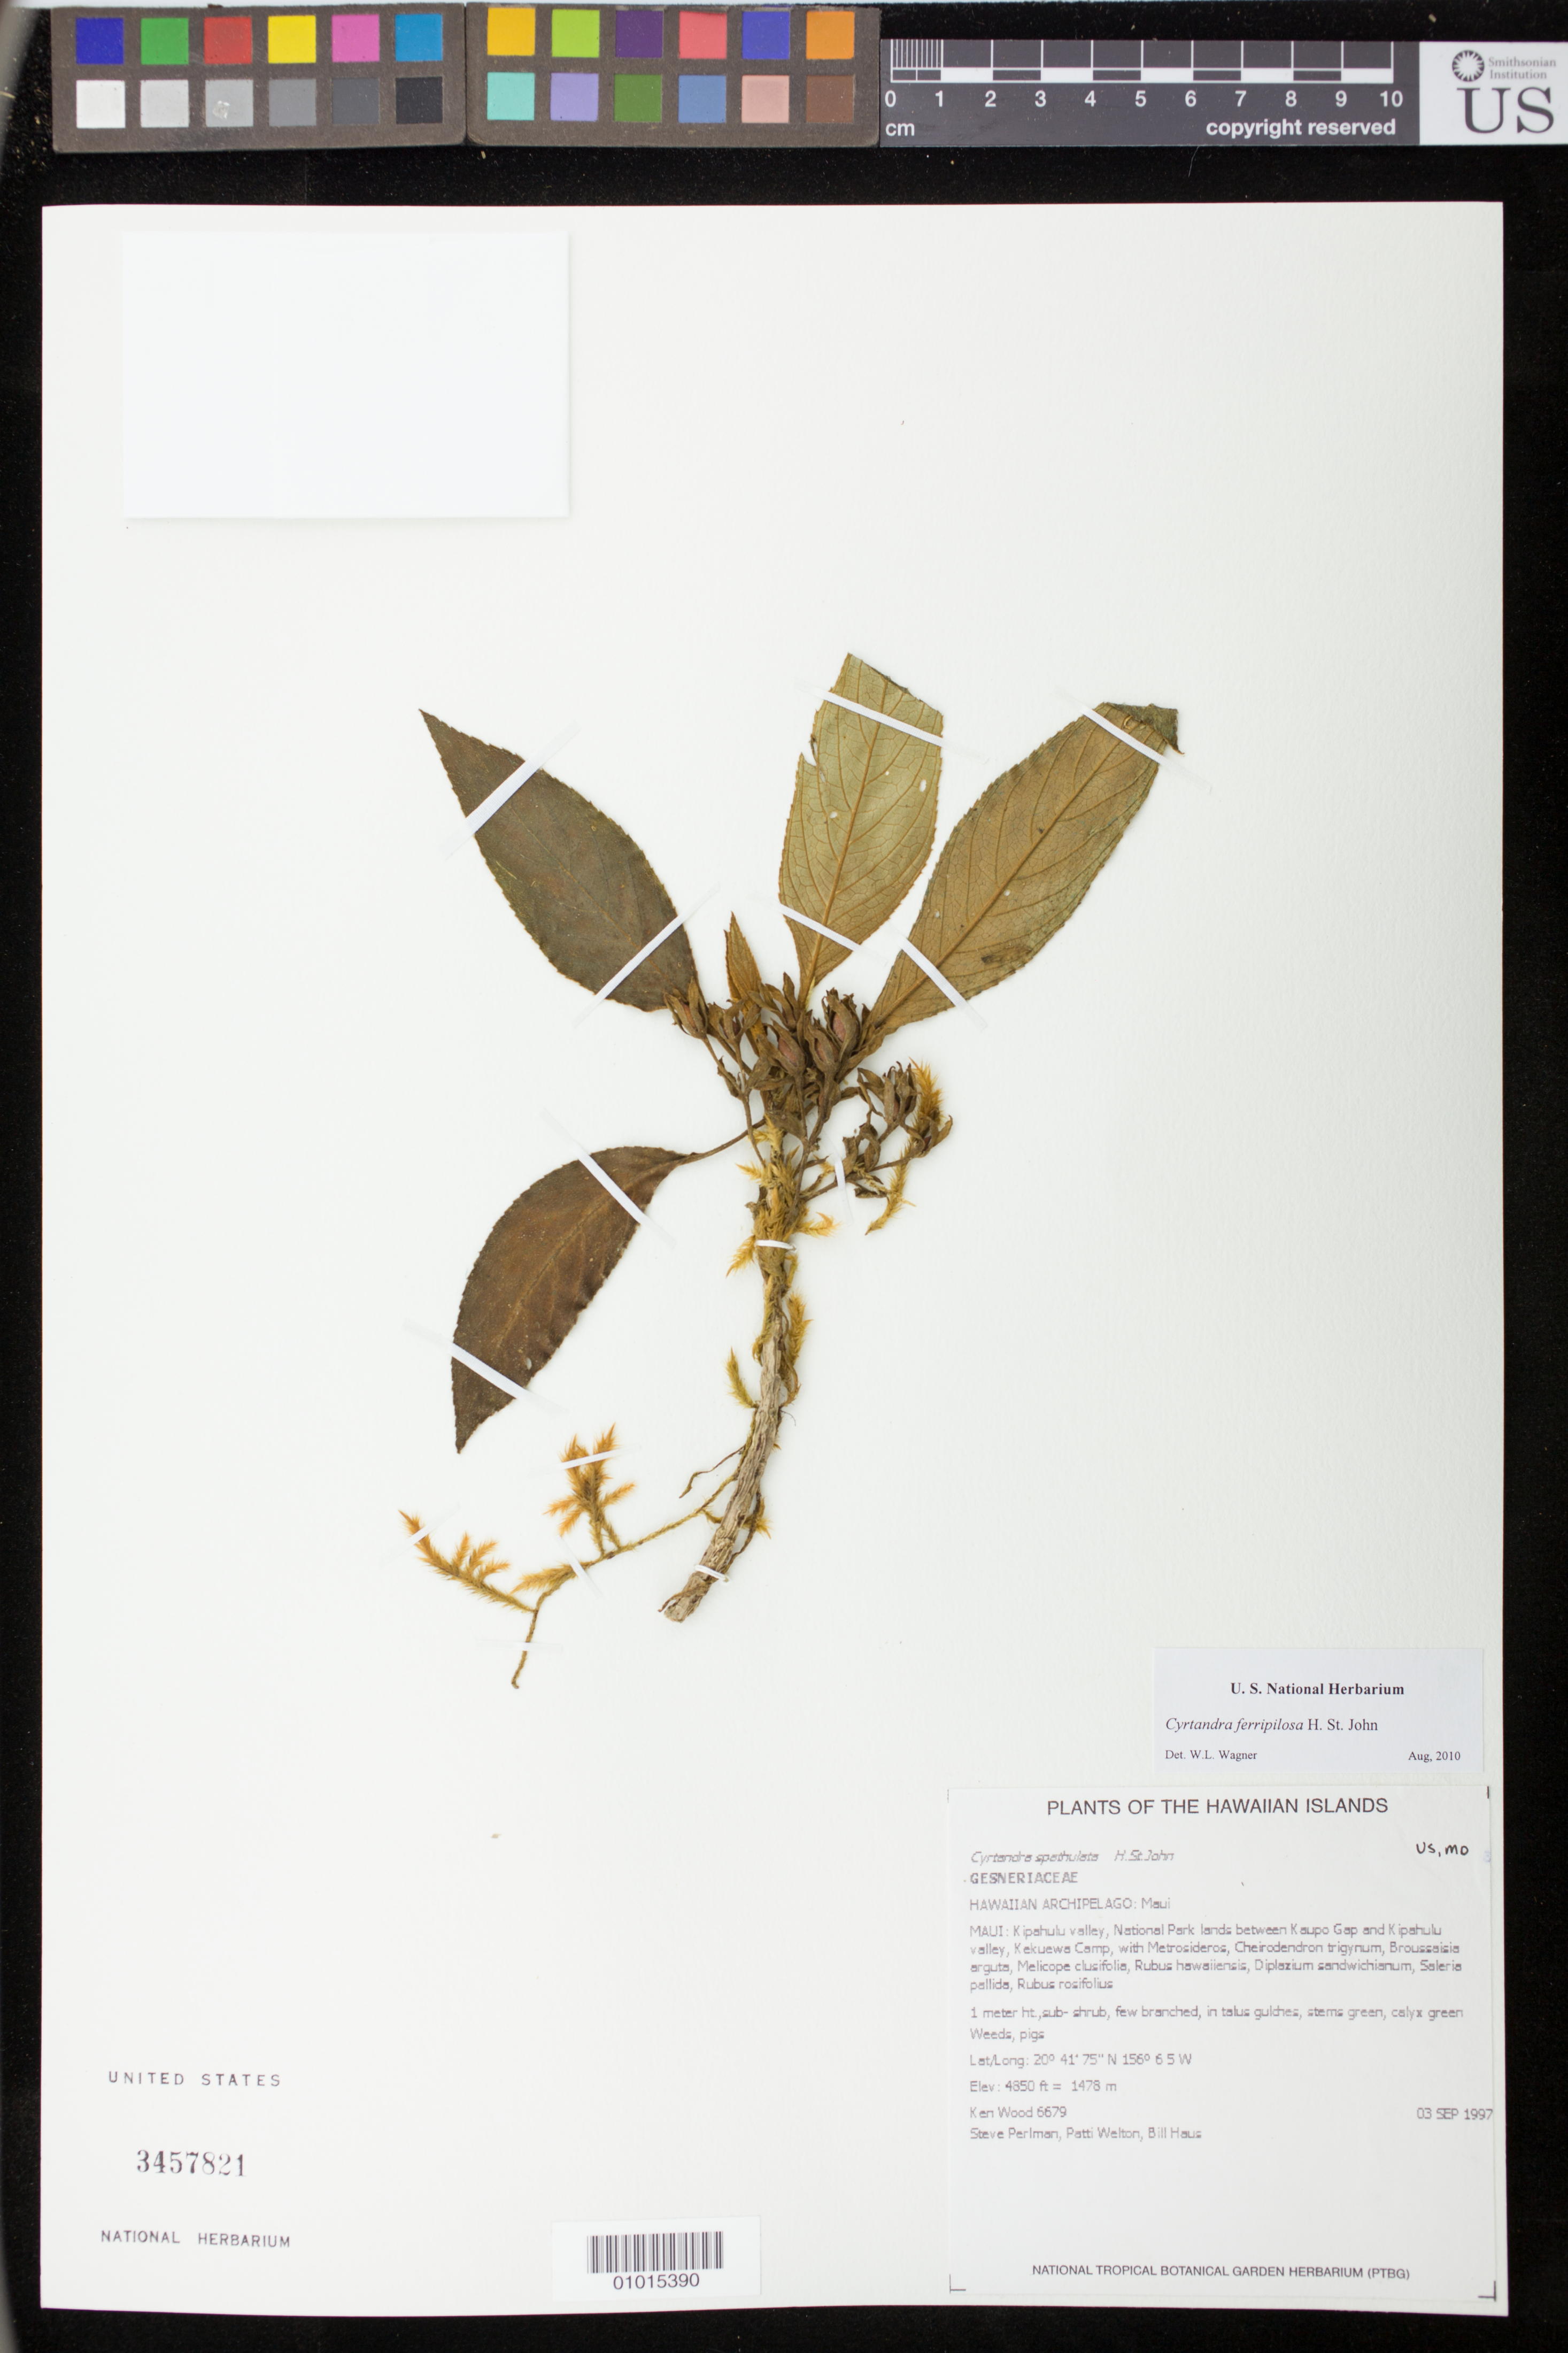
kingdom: Plantae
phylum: Tracheophyta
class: Magnoliopsida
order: Lamiales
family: Gesneriaceae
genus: Cyrtandra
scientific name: Cyrtandra ferripilosa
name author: H. St. John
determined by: Wagner, W. L., (BOT), Smithsonian Institution - National Museum of Natural History (UNITED STATES)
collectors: K. R. Wood, S. P. Perlman, P. Welton & B. Haus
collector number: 6679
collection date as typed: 3 Sep 1997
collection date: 1997-09-03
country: United States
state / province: Hawaii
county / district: Maui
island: Maui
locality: Kipahulu Valley, National Park lands between Kaupo Gap and Kipahulu valley, Kekuewa Camp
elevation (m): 1478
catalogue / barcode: US 3457821